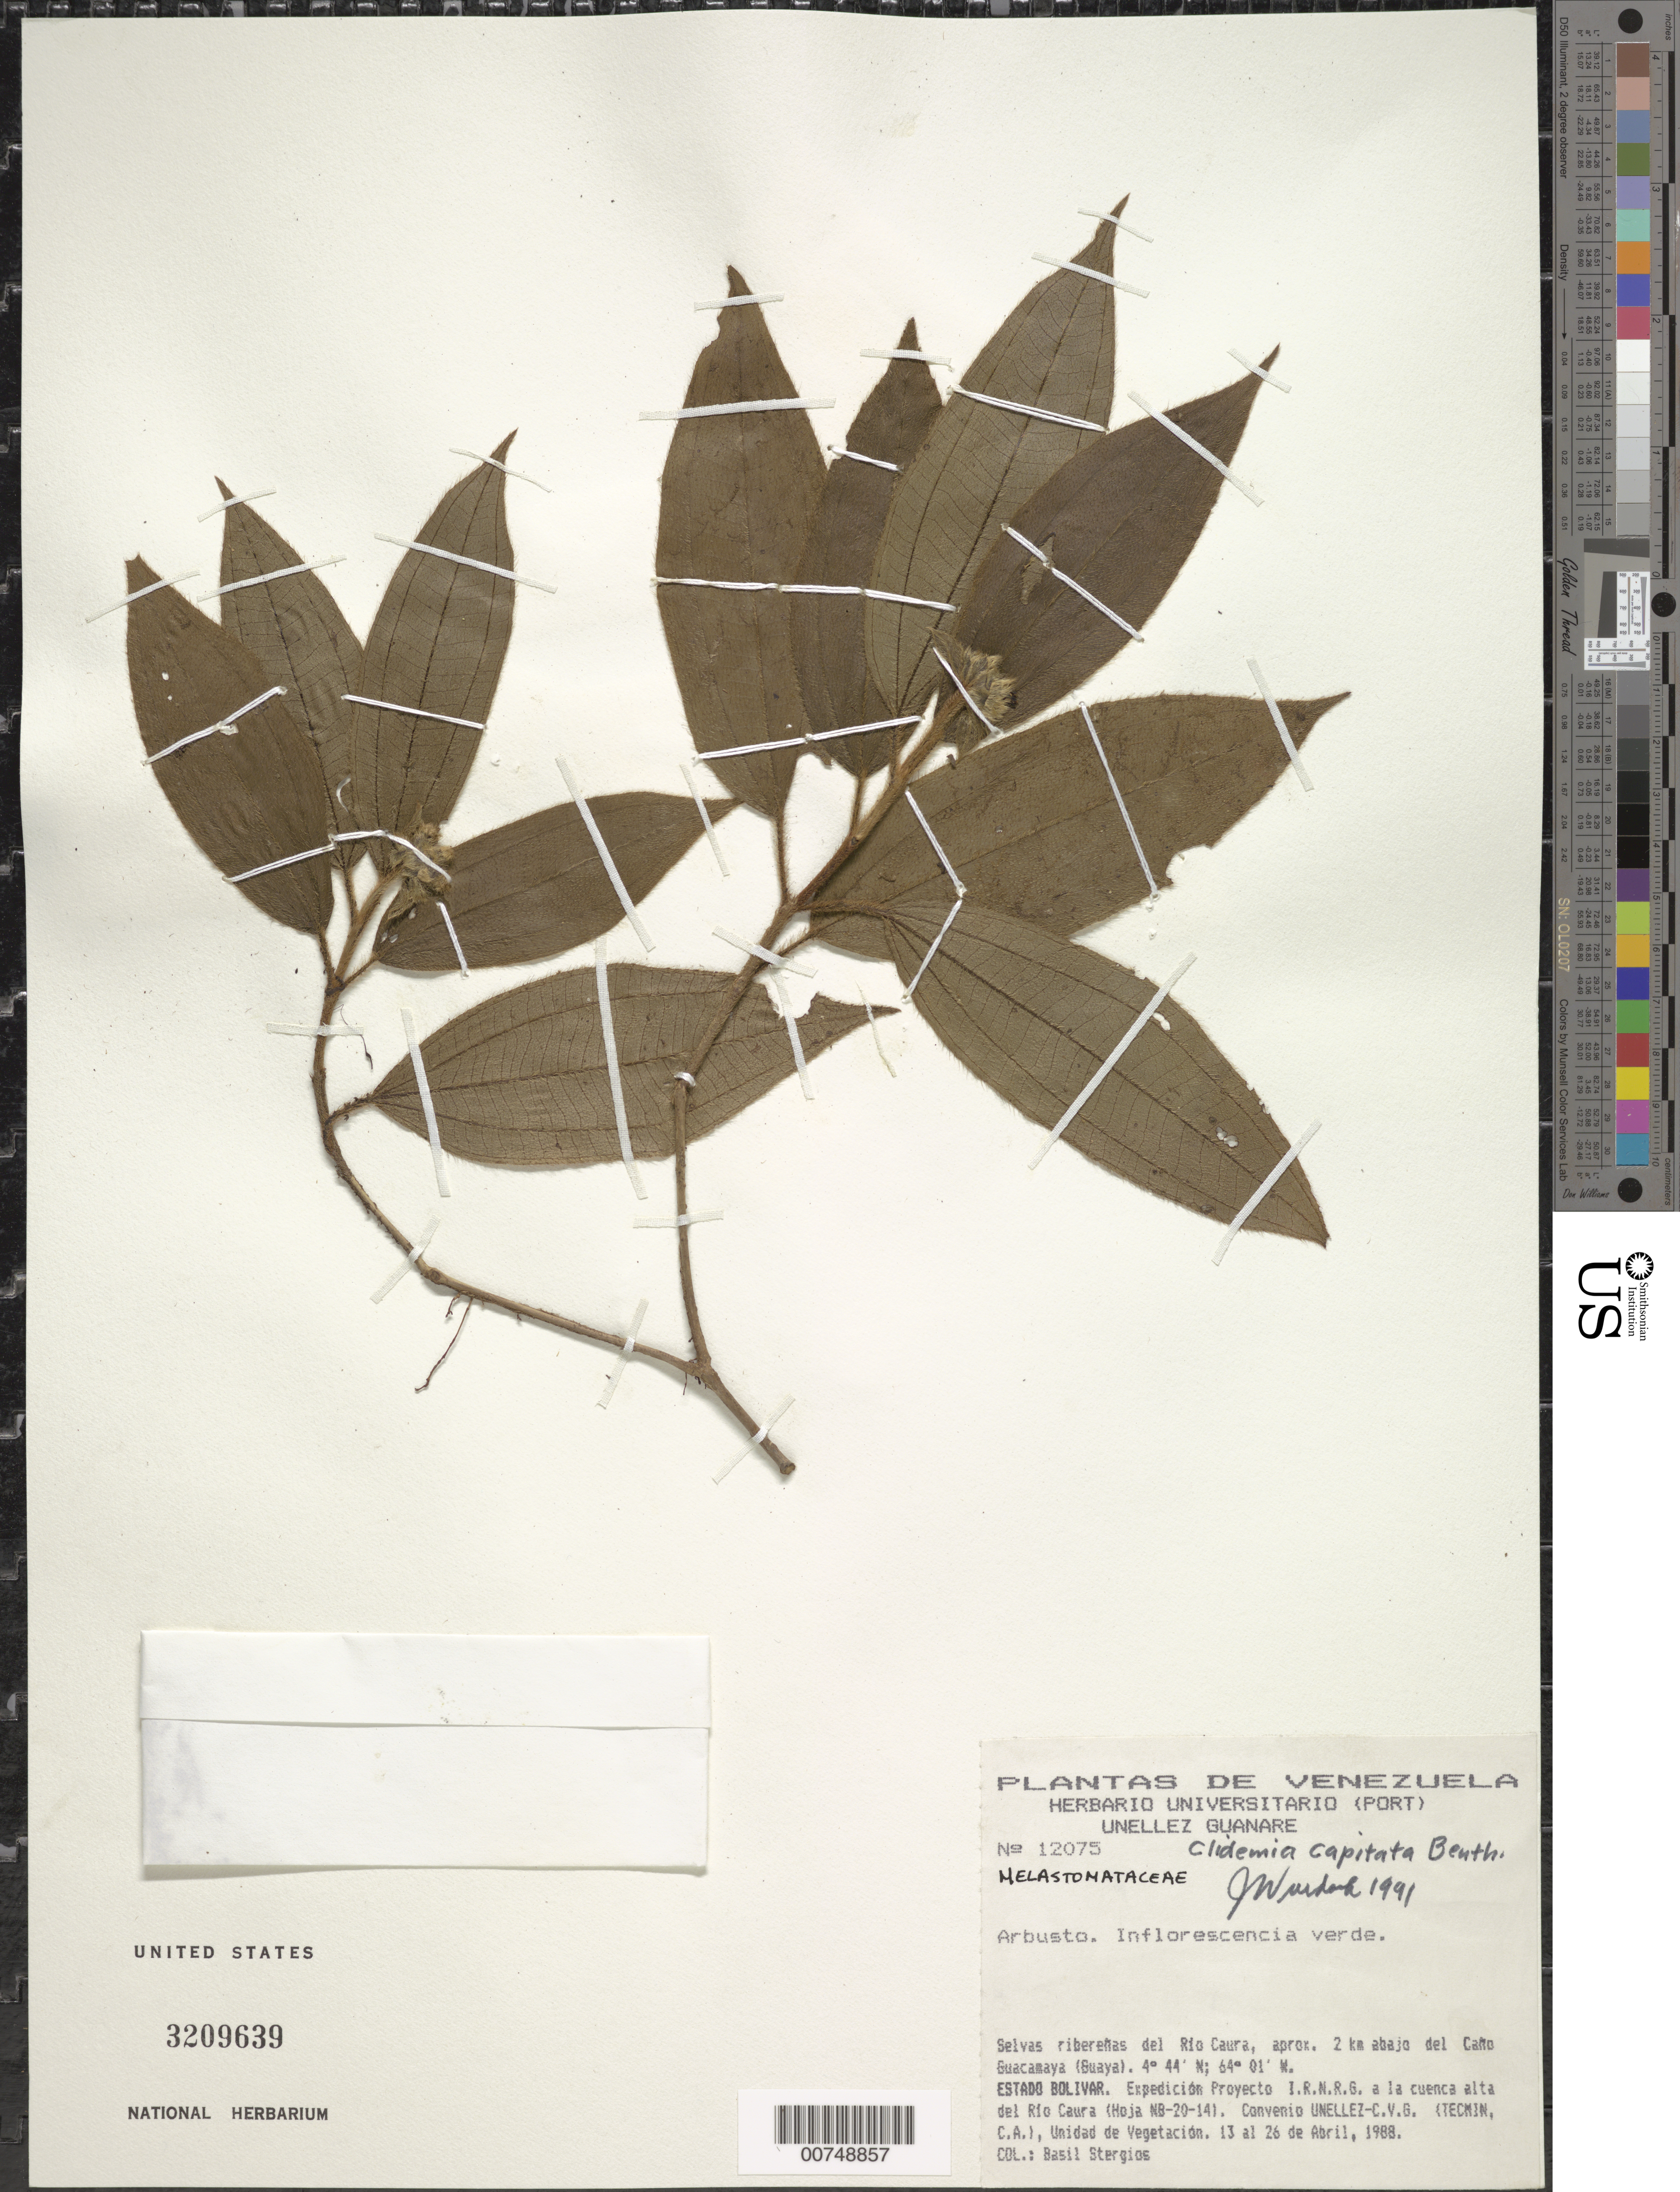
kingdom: Plantae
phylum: Tracheophyta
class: Magnoliopsida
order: Myrtales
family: Melastomataceae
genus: Clidemia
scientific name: Clidemia capitata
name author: Benth.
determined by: Wurdack, John J., (US), US (UNITED STATES)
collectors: B. G. Stergios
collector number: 12075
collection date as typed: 13-Apr-88 to 26-Apr-88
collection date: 1988-04-13/1988-04-26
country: Venezuela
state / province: Bolívar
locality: Río Caura, 2 km del Caño Guacamaya (Guaya)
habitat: selvas riberenas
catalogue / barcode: US 3209639